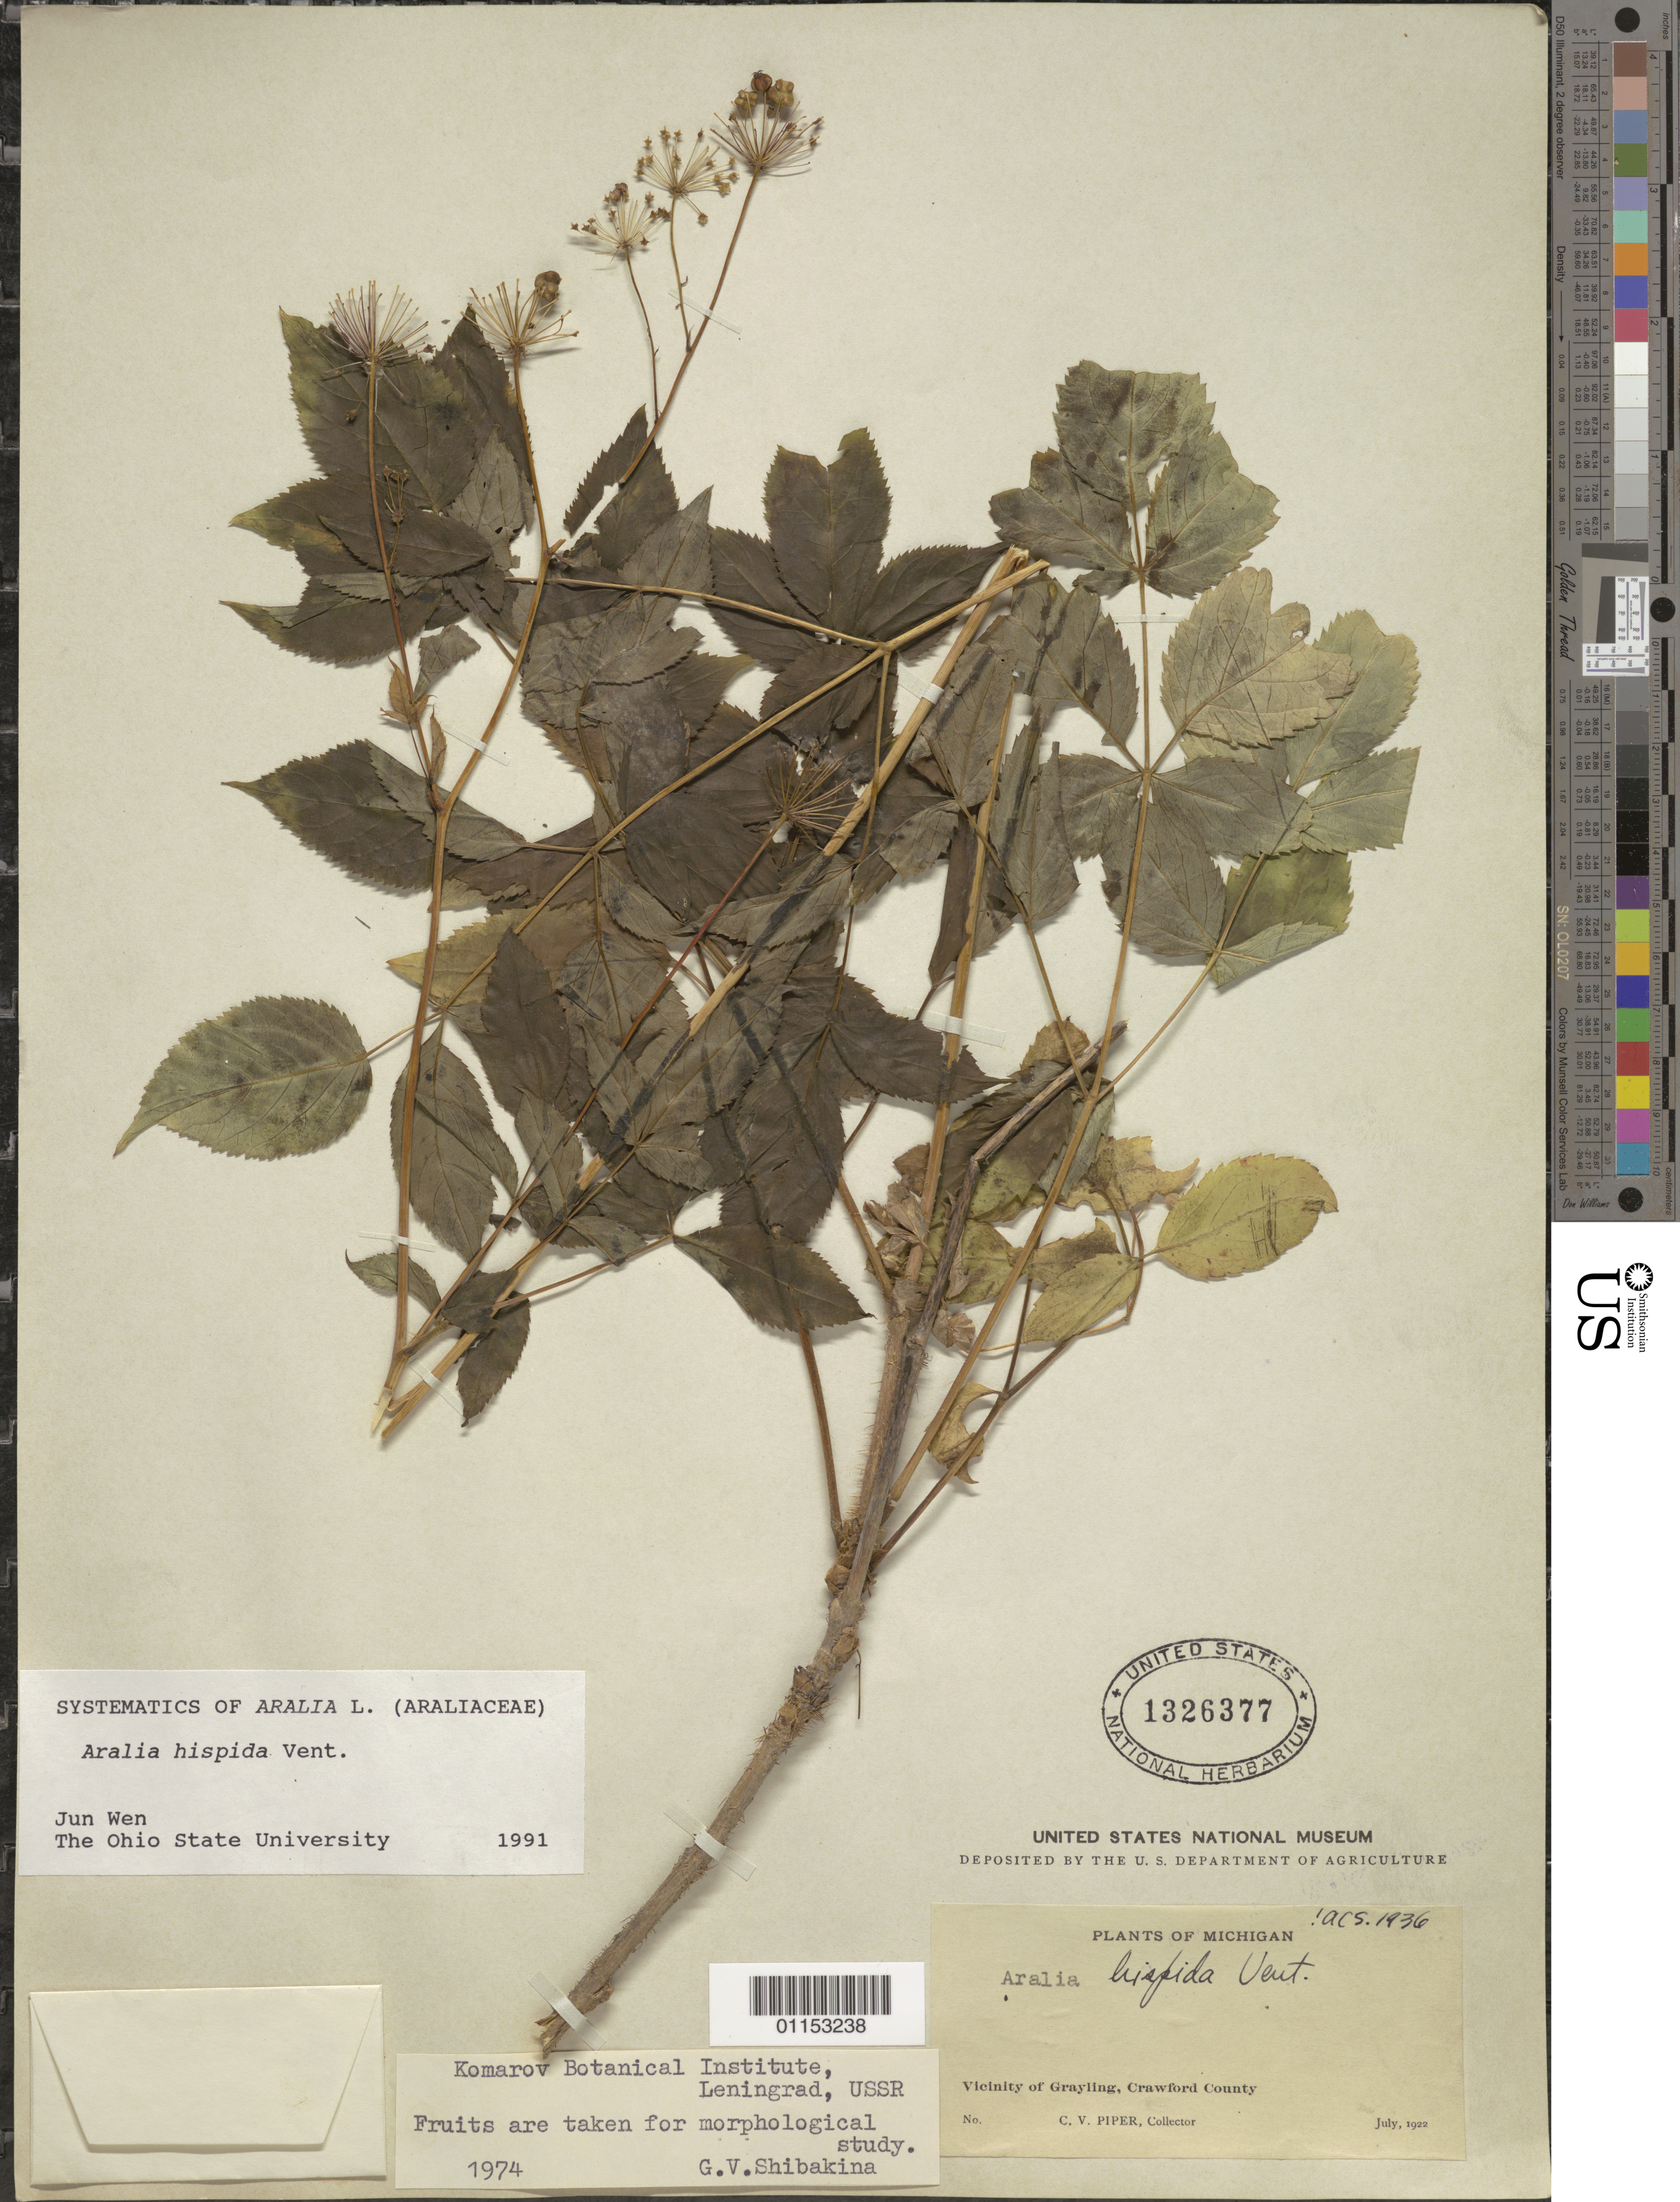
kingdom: Plantae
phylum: Tracheophyta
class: Magnoliopsida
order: Apiales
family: Araliaceae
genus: Aralia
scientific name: Aralia hispida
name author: Vent.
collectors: C. V. Piper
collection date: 1922-07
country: United States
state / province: Michigan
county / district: Crawford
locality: Vicinity of Grayling.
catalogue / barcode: US 1326377